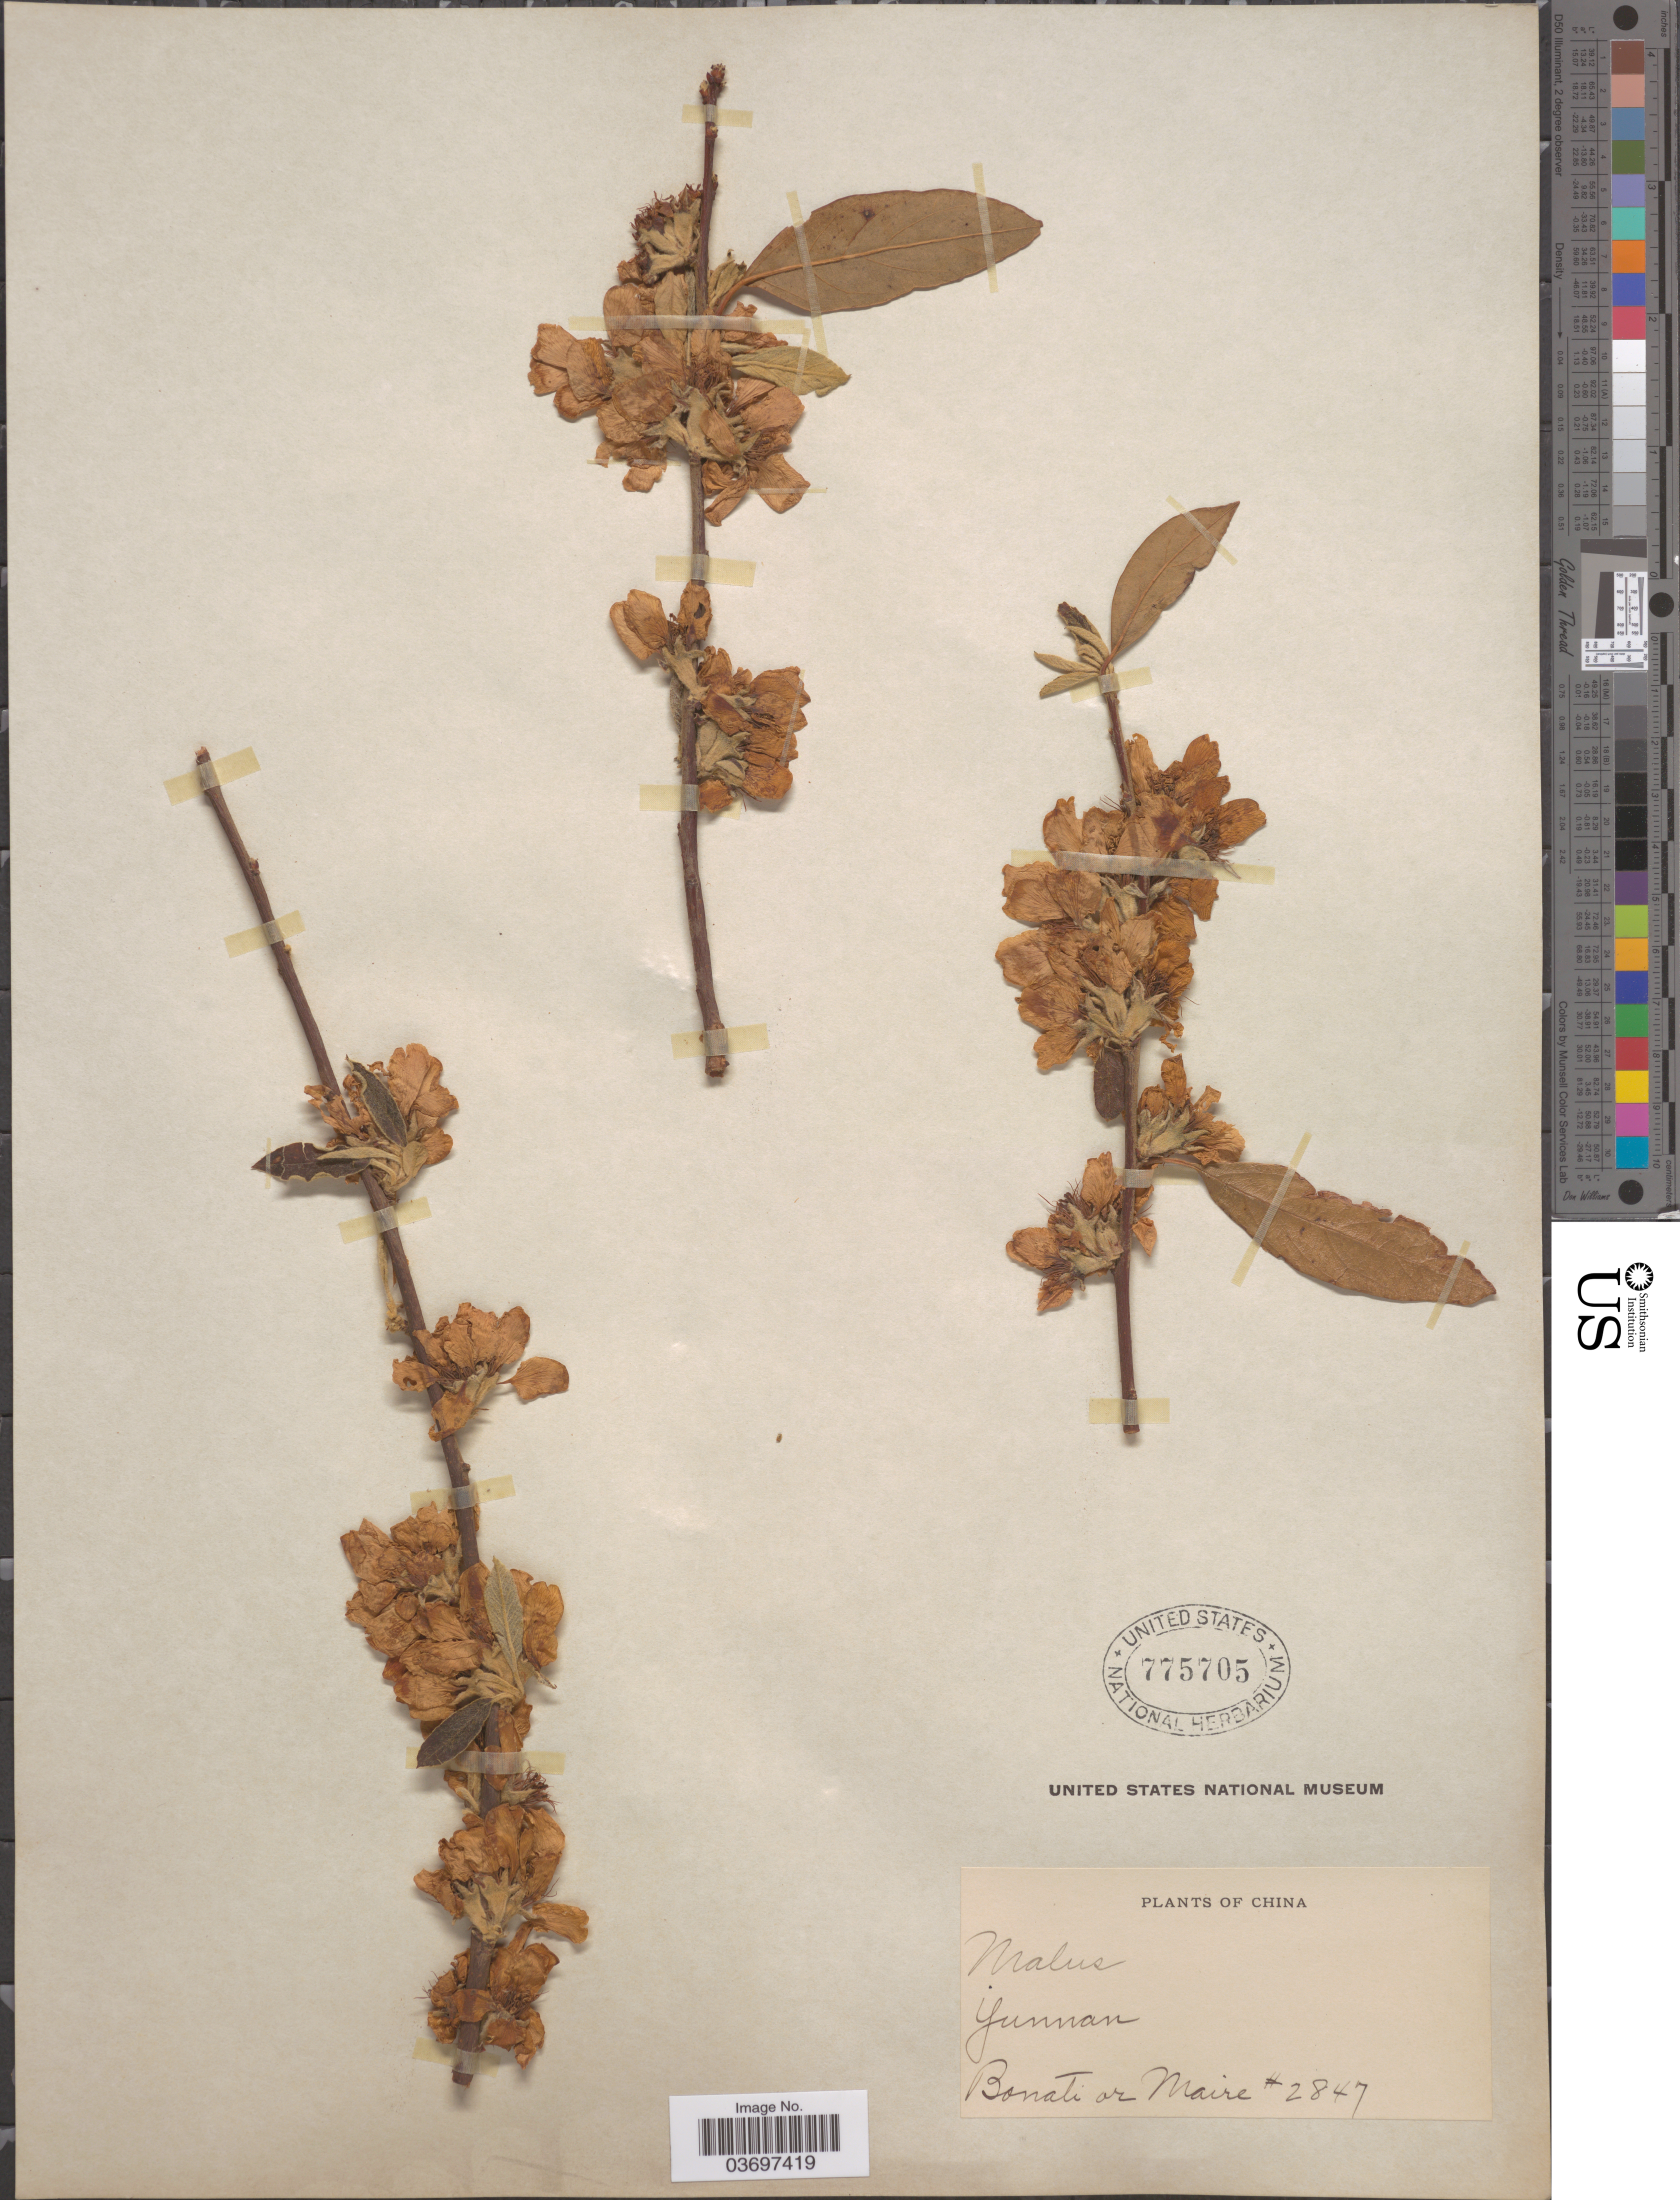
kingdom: Plantae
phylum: Tracheophyta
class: Magnoliopsida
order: Rosales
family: Rosaceae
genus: Malus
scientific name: Malus sp.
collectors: -. Bonati & Maire, --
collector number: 2847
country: China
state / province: Yunnan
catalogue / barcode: US 775705